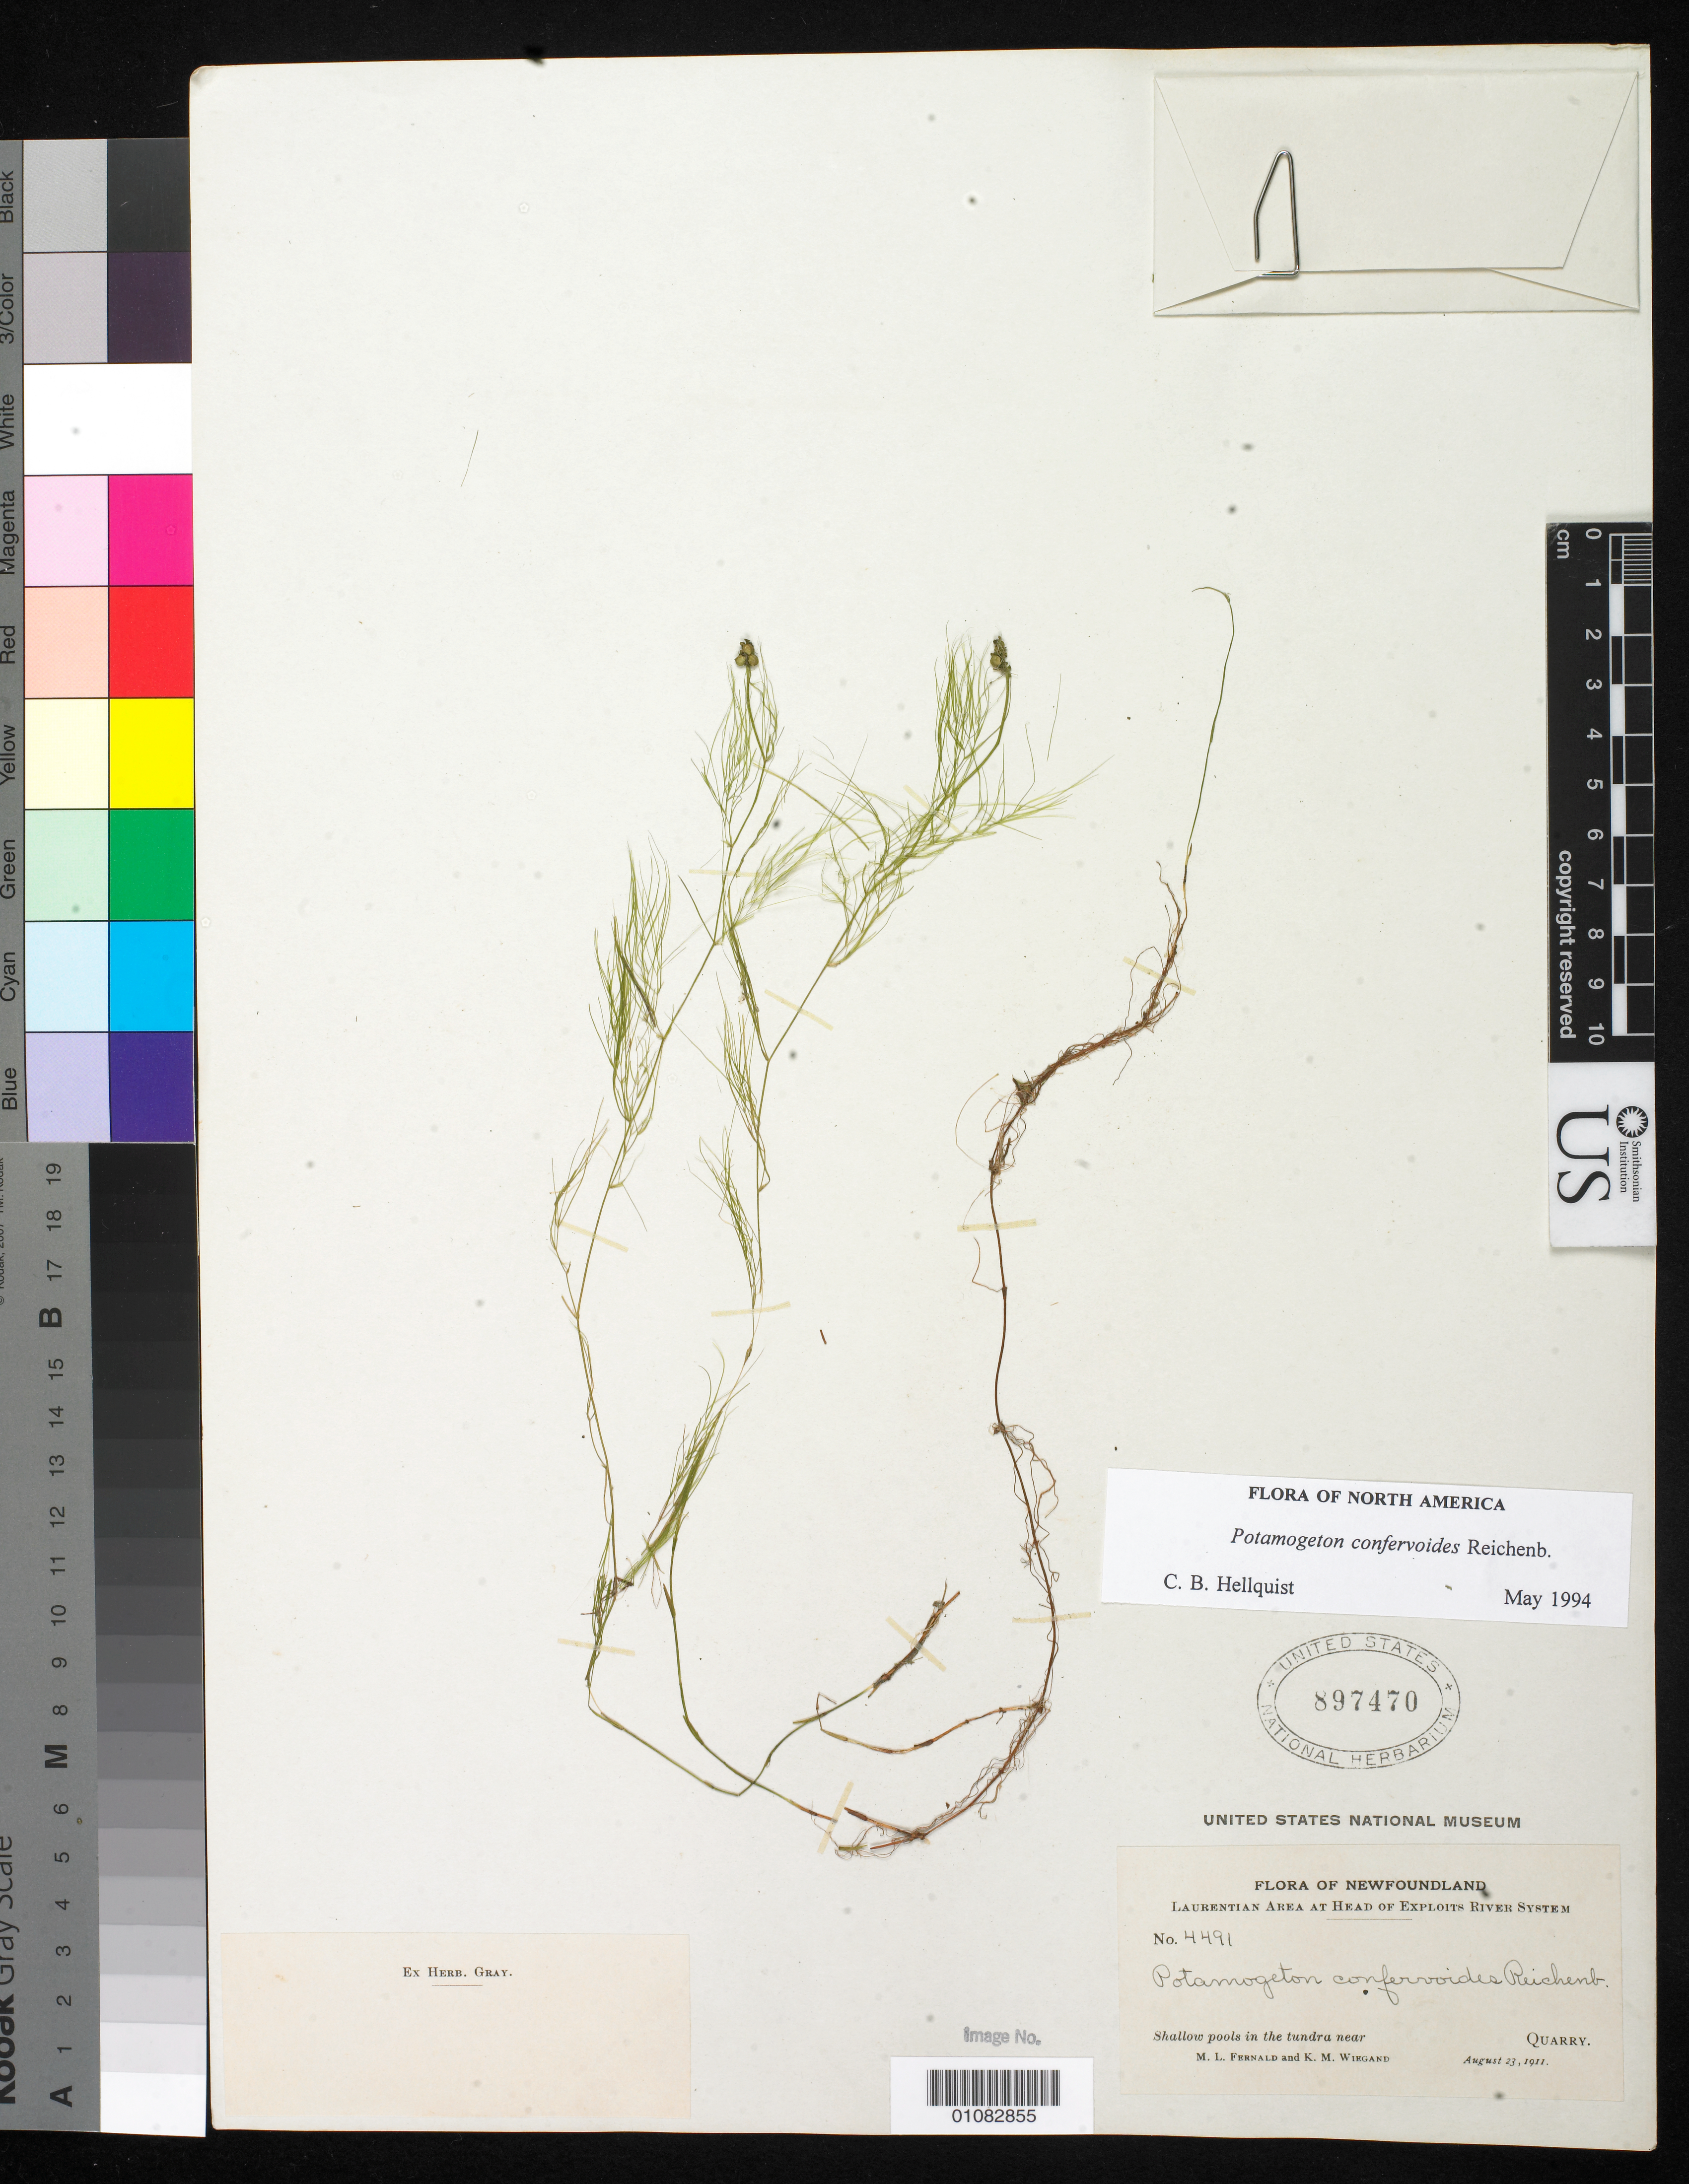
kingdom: Plantae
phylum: Tracheophyta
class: Liliopsida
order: Alismatales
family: Potamogetonaceae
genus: Potamogeton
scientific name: Potamogeton confervoides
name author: Rchb.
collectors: M. L. Fernald & K. M. Wiegand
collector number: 4491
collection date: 1911-08-23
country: Canada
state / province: Newfoundland and Labrador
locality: Laurentian area at head of Exploits River system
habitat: Shallow pools in the tundra near quarry.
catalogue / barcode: US 897470